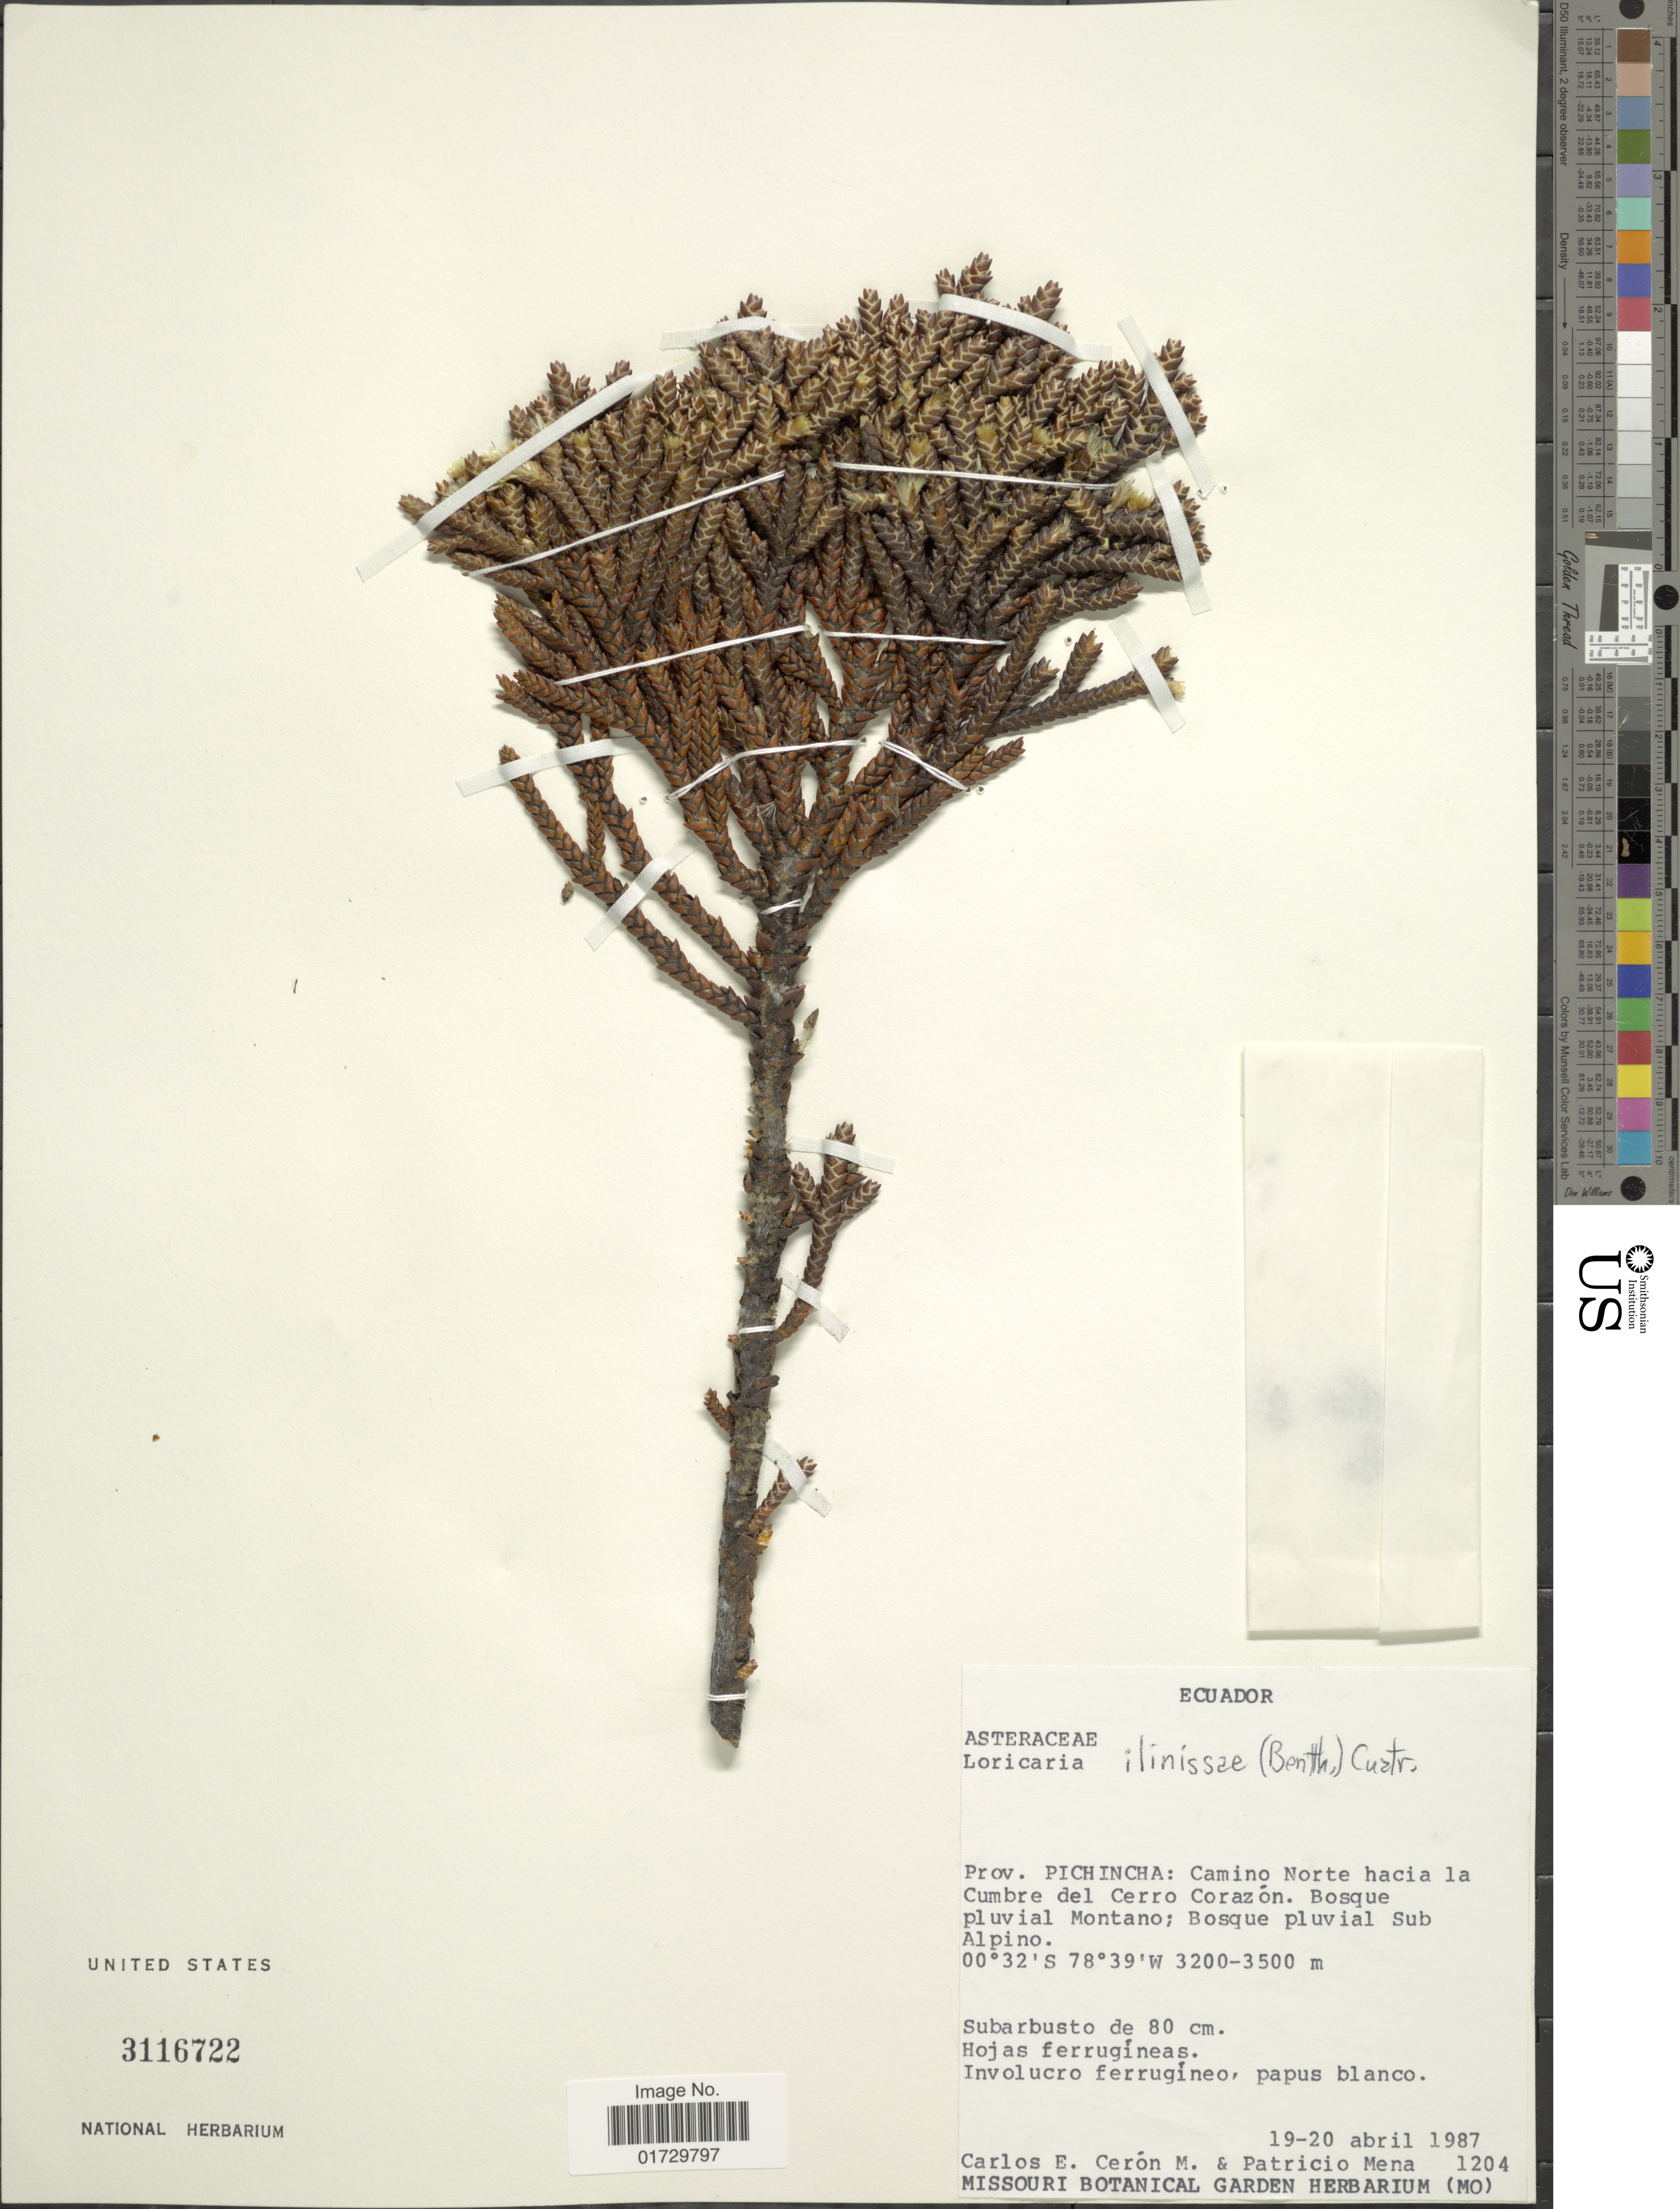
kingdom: Plantae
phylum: Tracheophyta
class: Magnoliopsida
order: Asterales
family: Asteraceae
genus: Loricaria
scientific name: Loricaria ilinissae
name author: (Benth.) Cuatrec.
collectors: C. E. Cerón M. & P. Mena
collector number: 1204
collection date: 1987-04-19/1987-04-20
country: Ecuador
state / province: Pichincha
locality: Camino Norte hacia la Cumbre del Cerro Corazon. Bosque pluvial Montano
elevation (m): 3200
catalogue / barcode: US 3116722